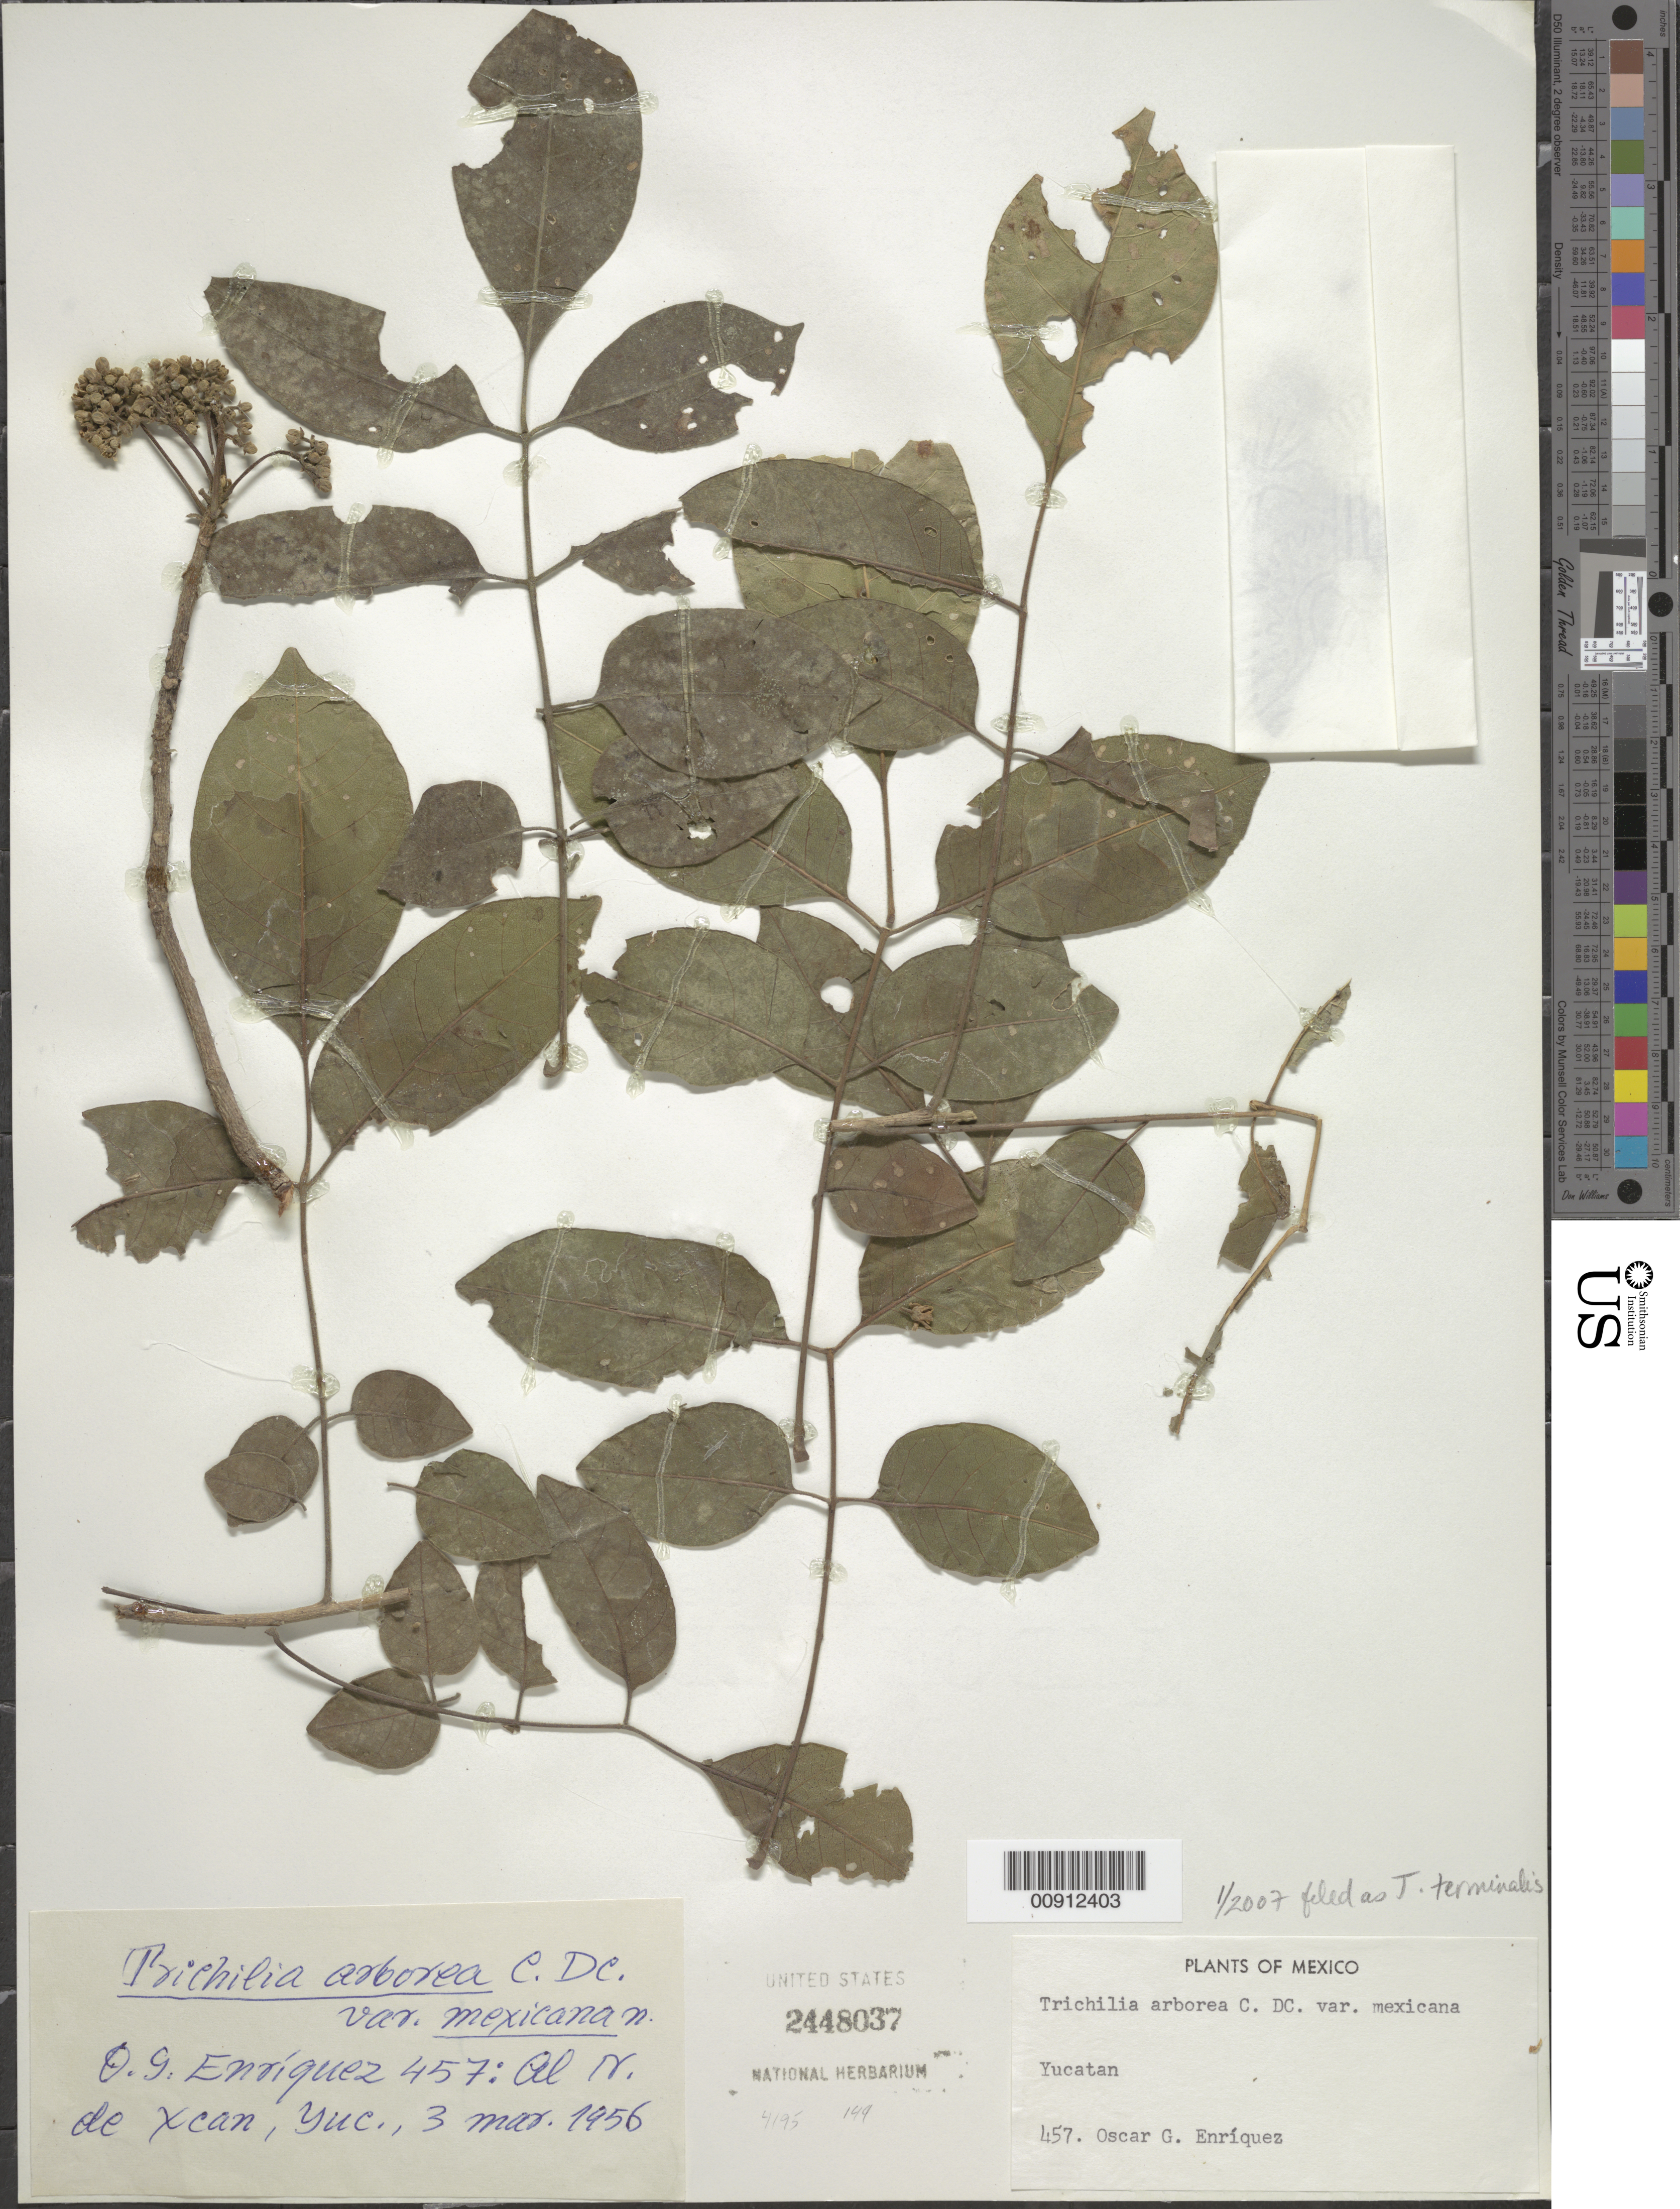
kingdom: Plantae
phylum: Tracheophyta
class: Magnoliopsida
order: Sapindales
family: Meliaceae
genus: Trichilia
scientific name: Trichilia terminalis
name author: Jacq.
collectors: O. Enriquez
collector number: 457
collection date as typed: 03 Mar 1956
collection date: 1956-03-03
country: Mexico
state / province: Yucatán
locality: Al N. de Xcan, Yucatán.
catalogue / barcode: US 2448037